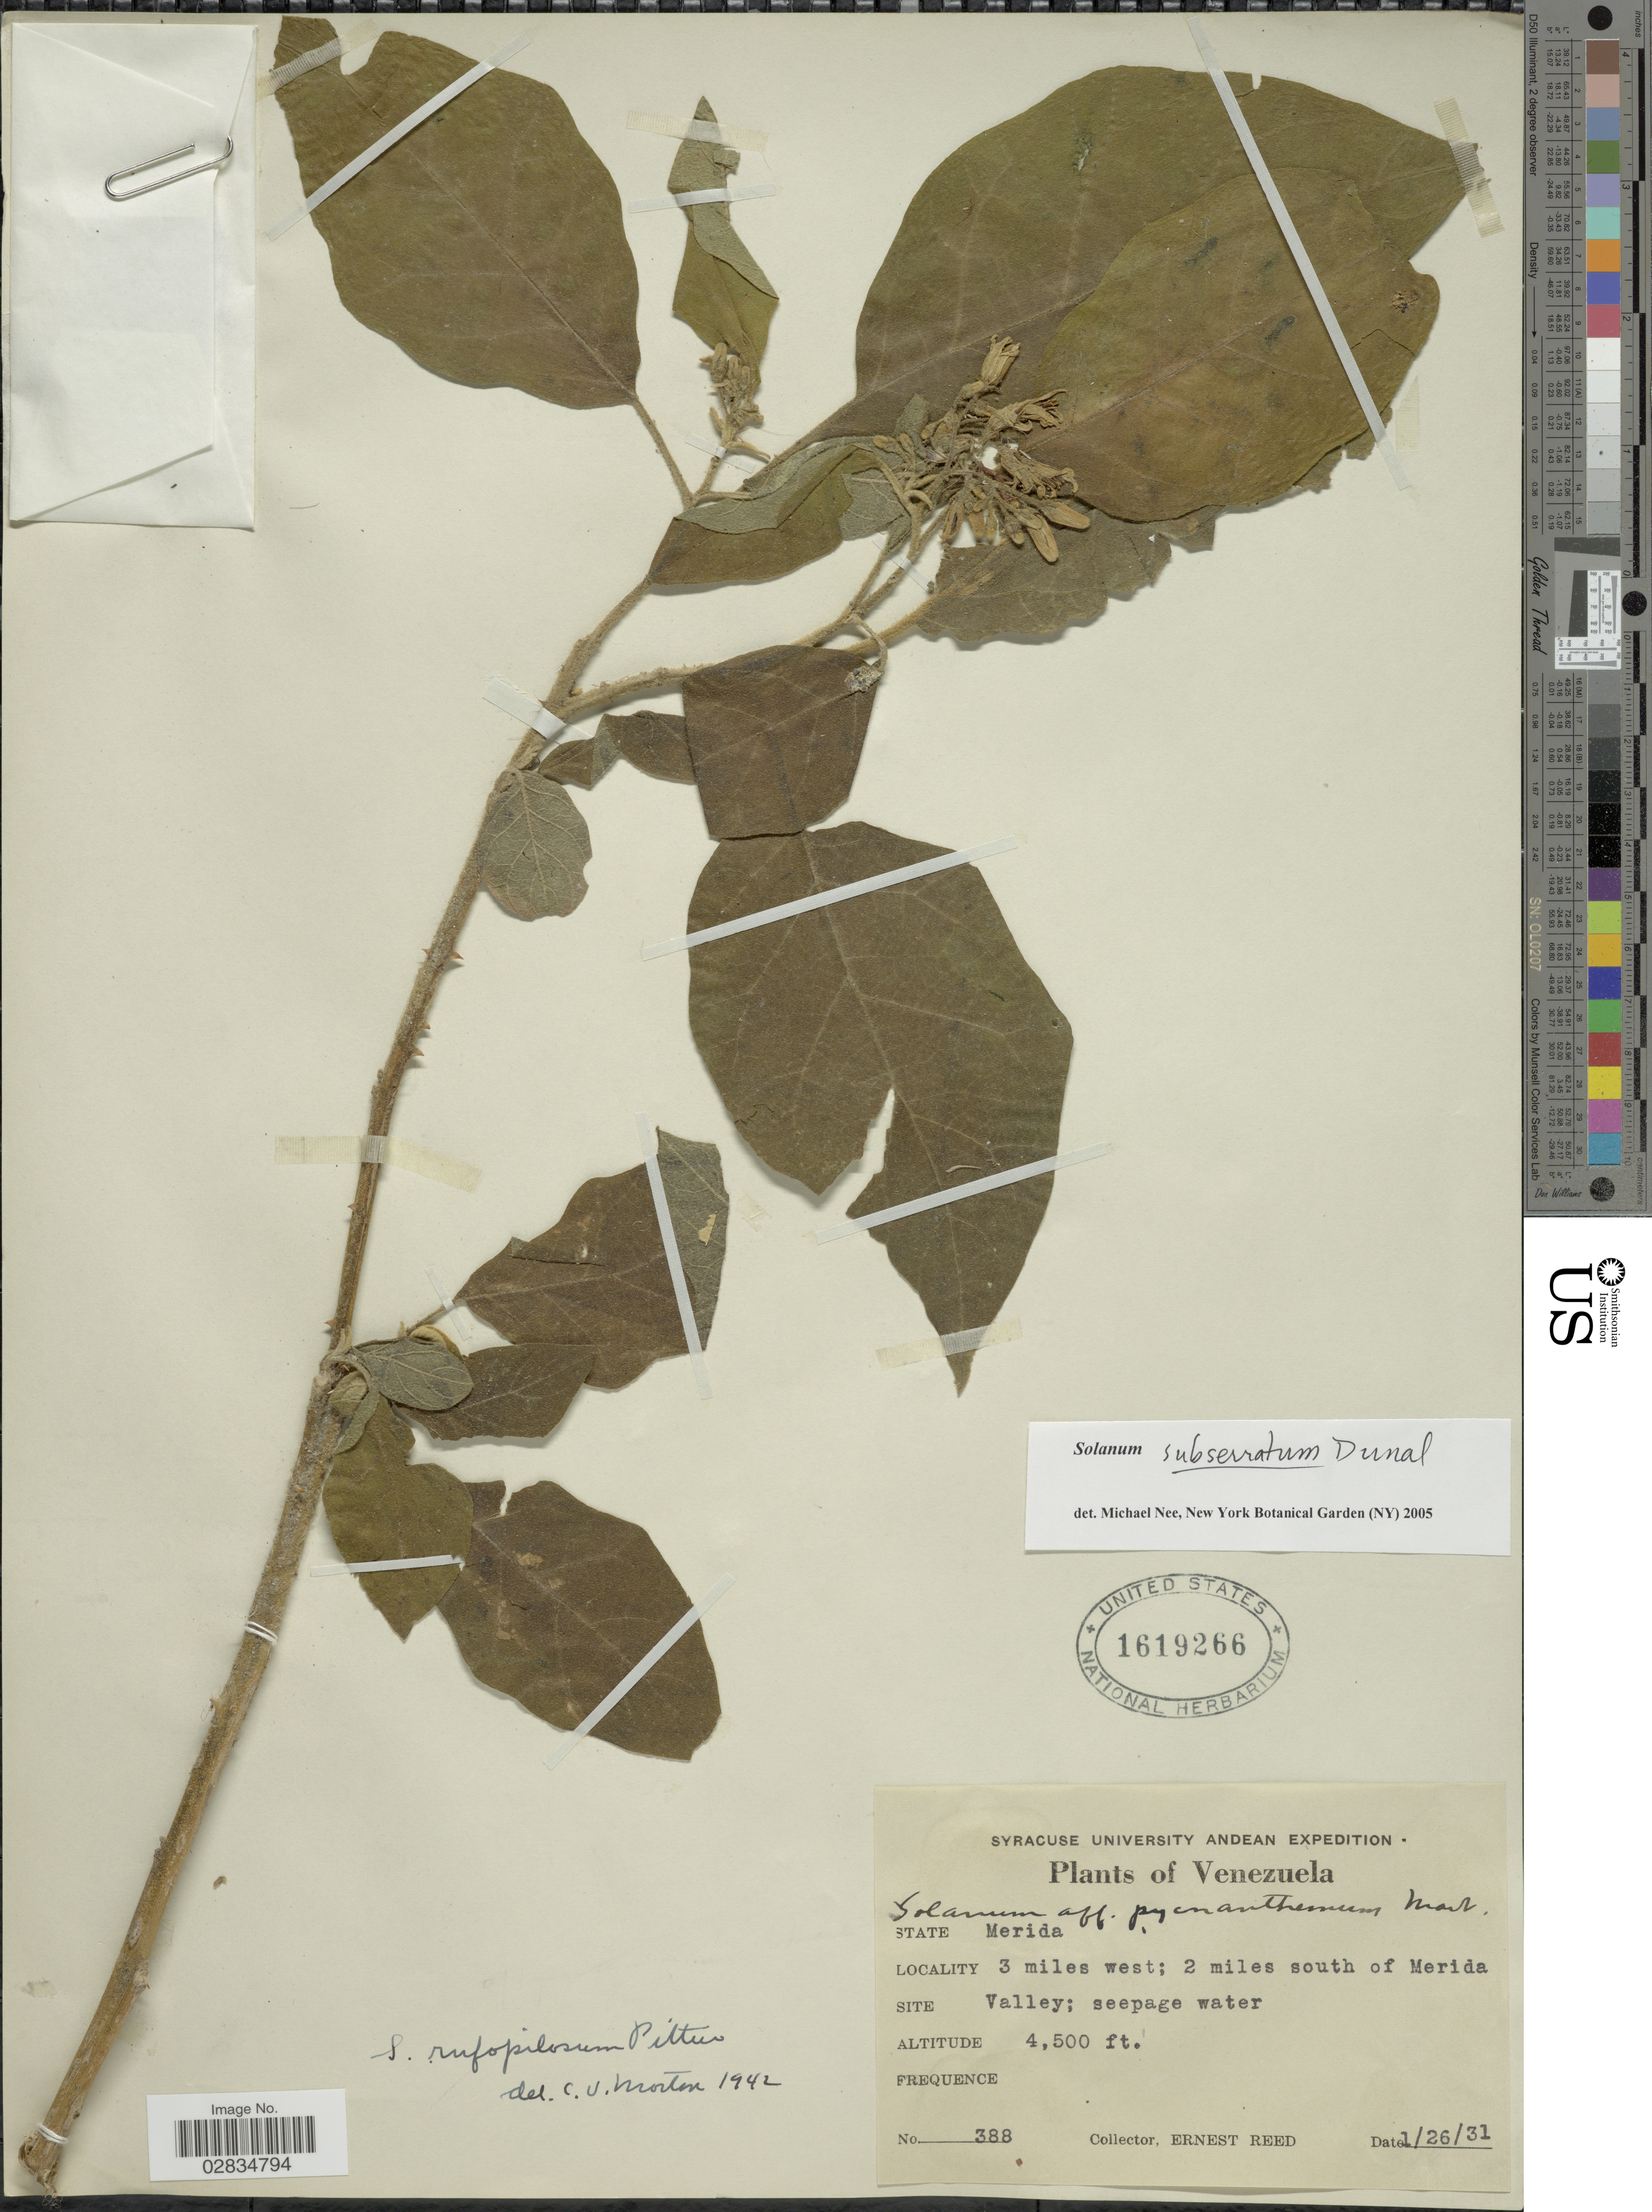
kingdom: Plantae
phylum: Tracheophyta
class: Magnoliopsida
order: Solanales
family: Solanaceae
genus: Solanum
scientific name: Solanum subserratum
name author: Dunal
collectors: E. Reed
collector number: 388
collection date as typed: Transcribed d/m/y: 26/1/31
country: Venezuela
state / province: Mérida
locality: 3 miles west; 2 miles south of Merida Valley.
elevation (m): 1372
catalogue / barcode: US 1619266